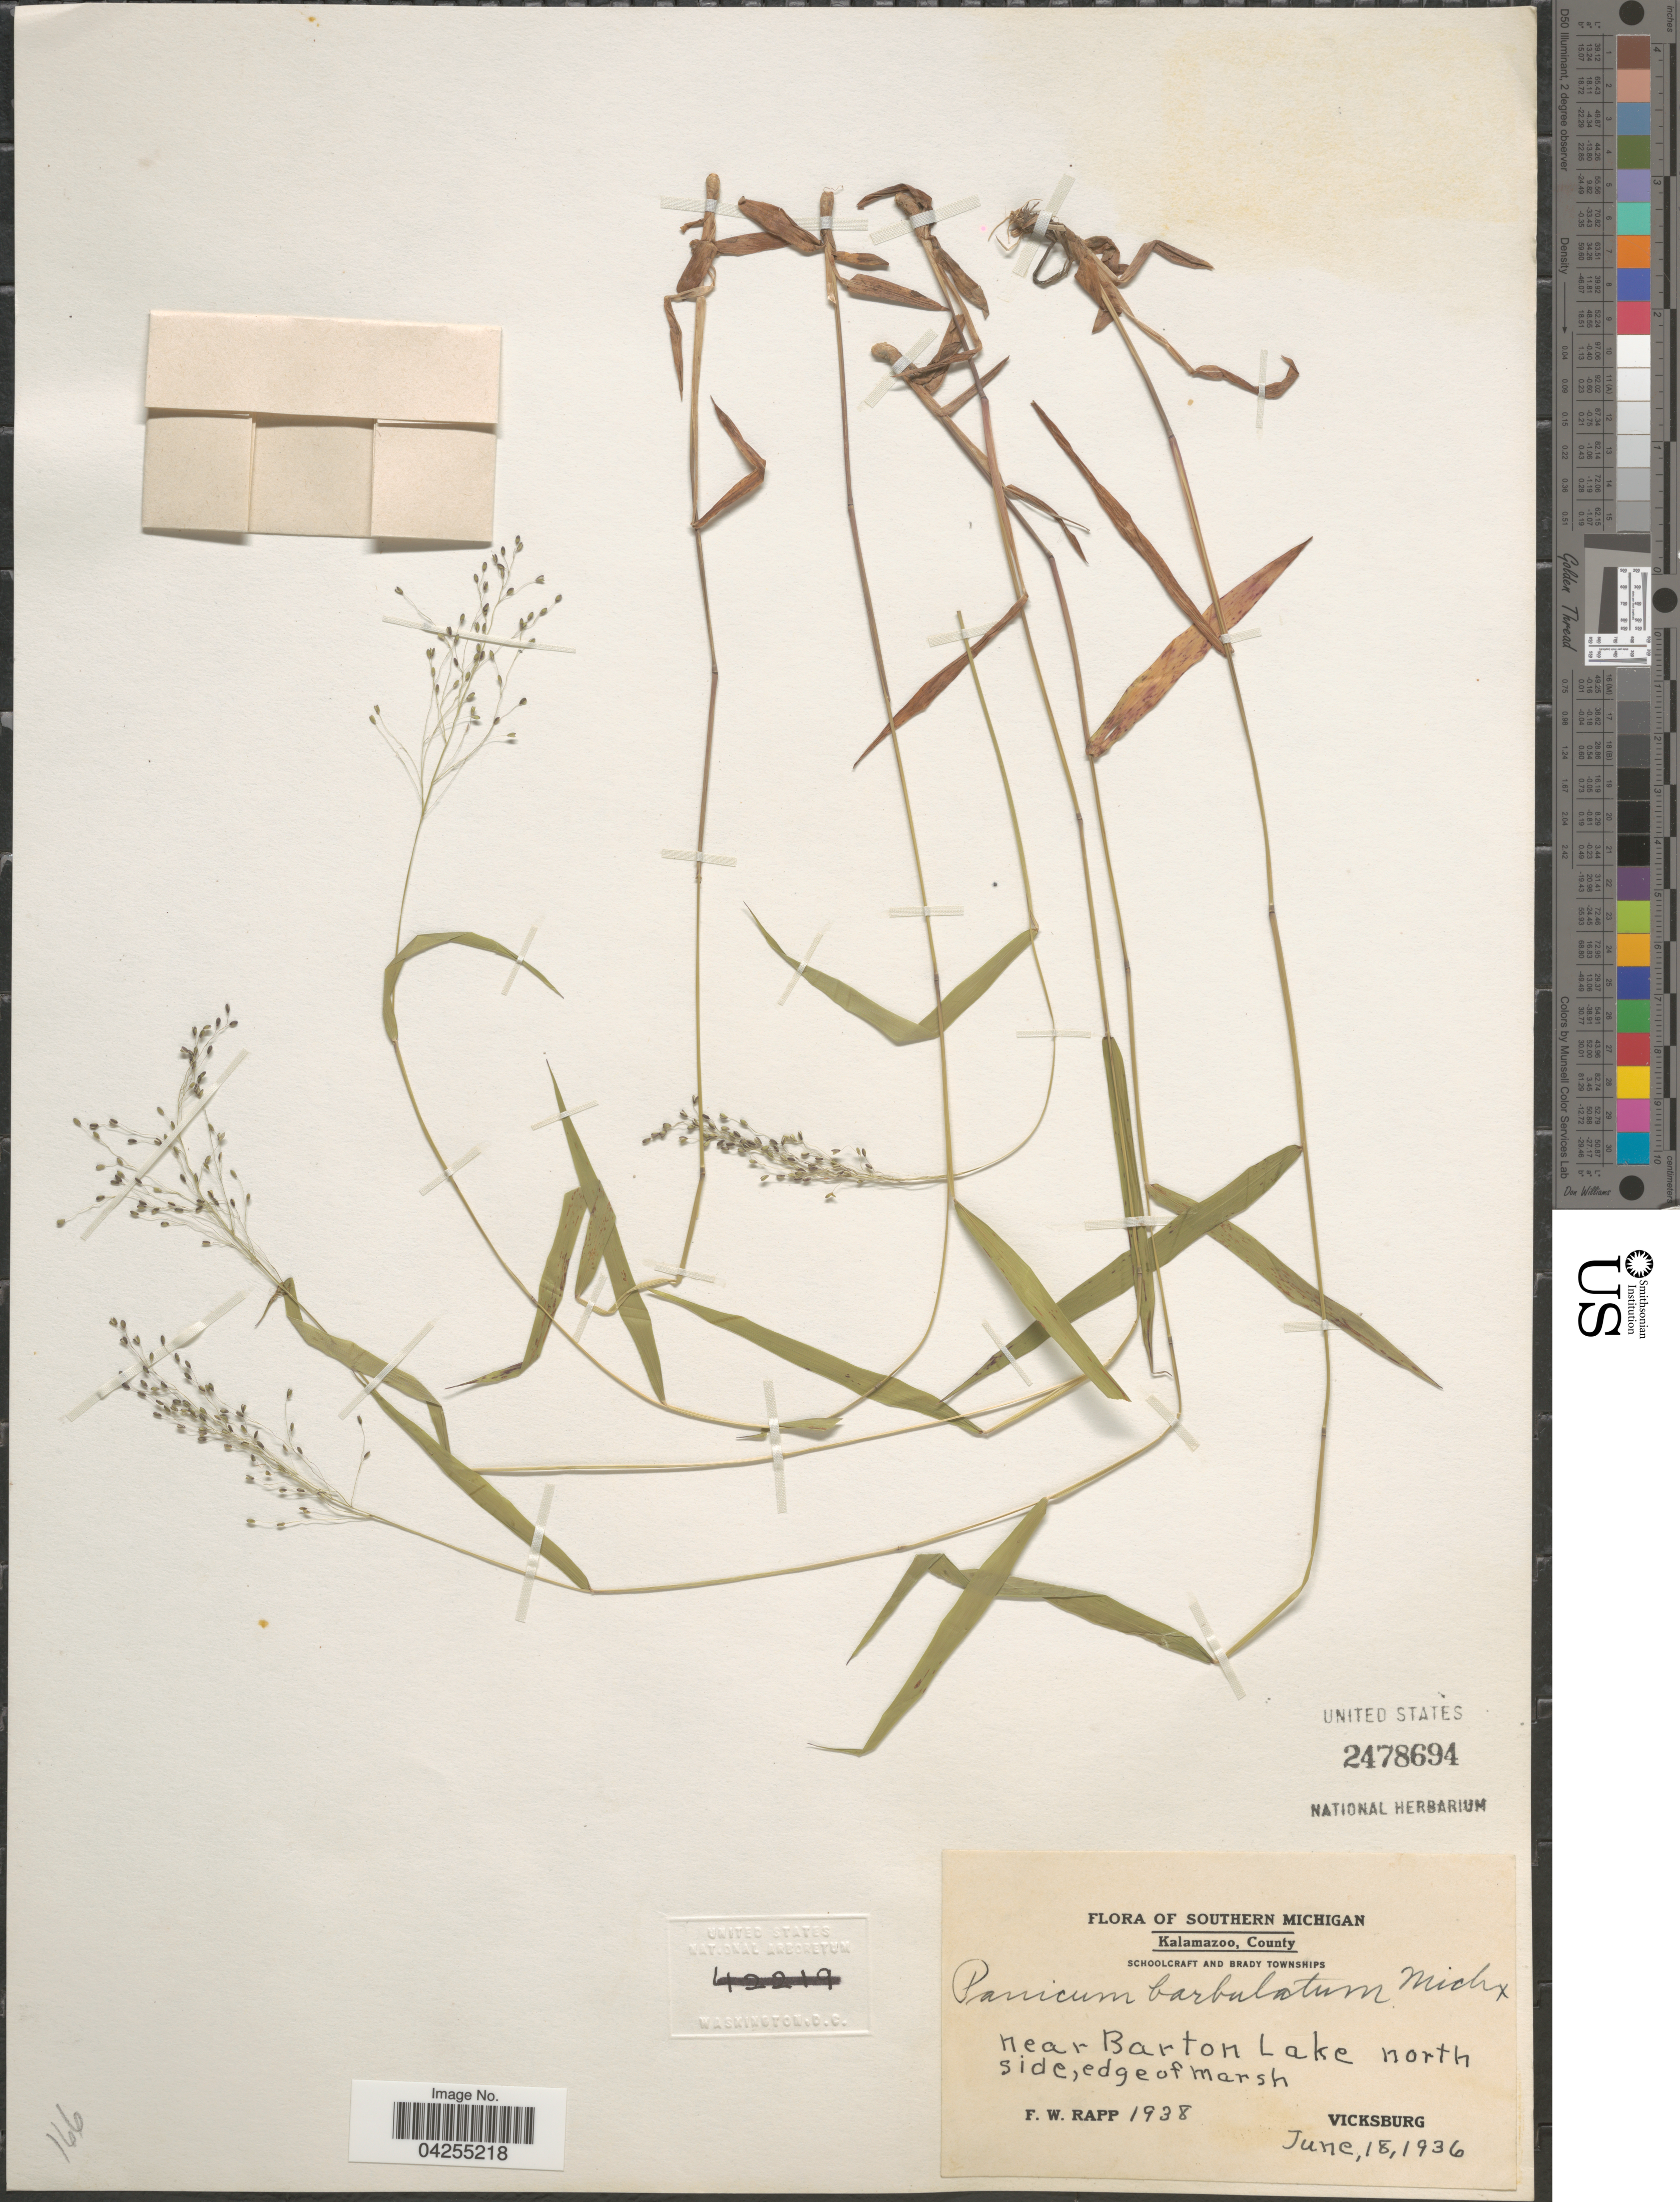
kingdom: Plantae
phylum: Tracheophyta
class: Liliopsida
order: Poales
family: Poaceae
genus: Dichanthelium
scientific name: Dichanthelium dichotomum var. dichotomum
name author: (L.) Gould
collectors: F. Rapp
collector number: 1938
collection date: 1936-06-18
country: United States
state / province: Michigan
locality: Southern Michigan. Kalamazoo County. Schoolcraft And Brady Townships. Near Barton Lake north side, edge of marsh. Vicksburg.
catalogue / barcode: US 2478694